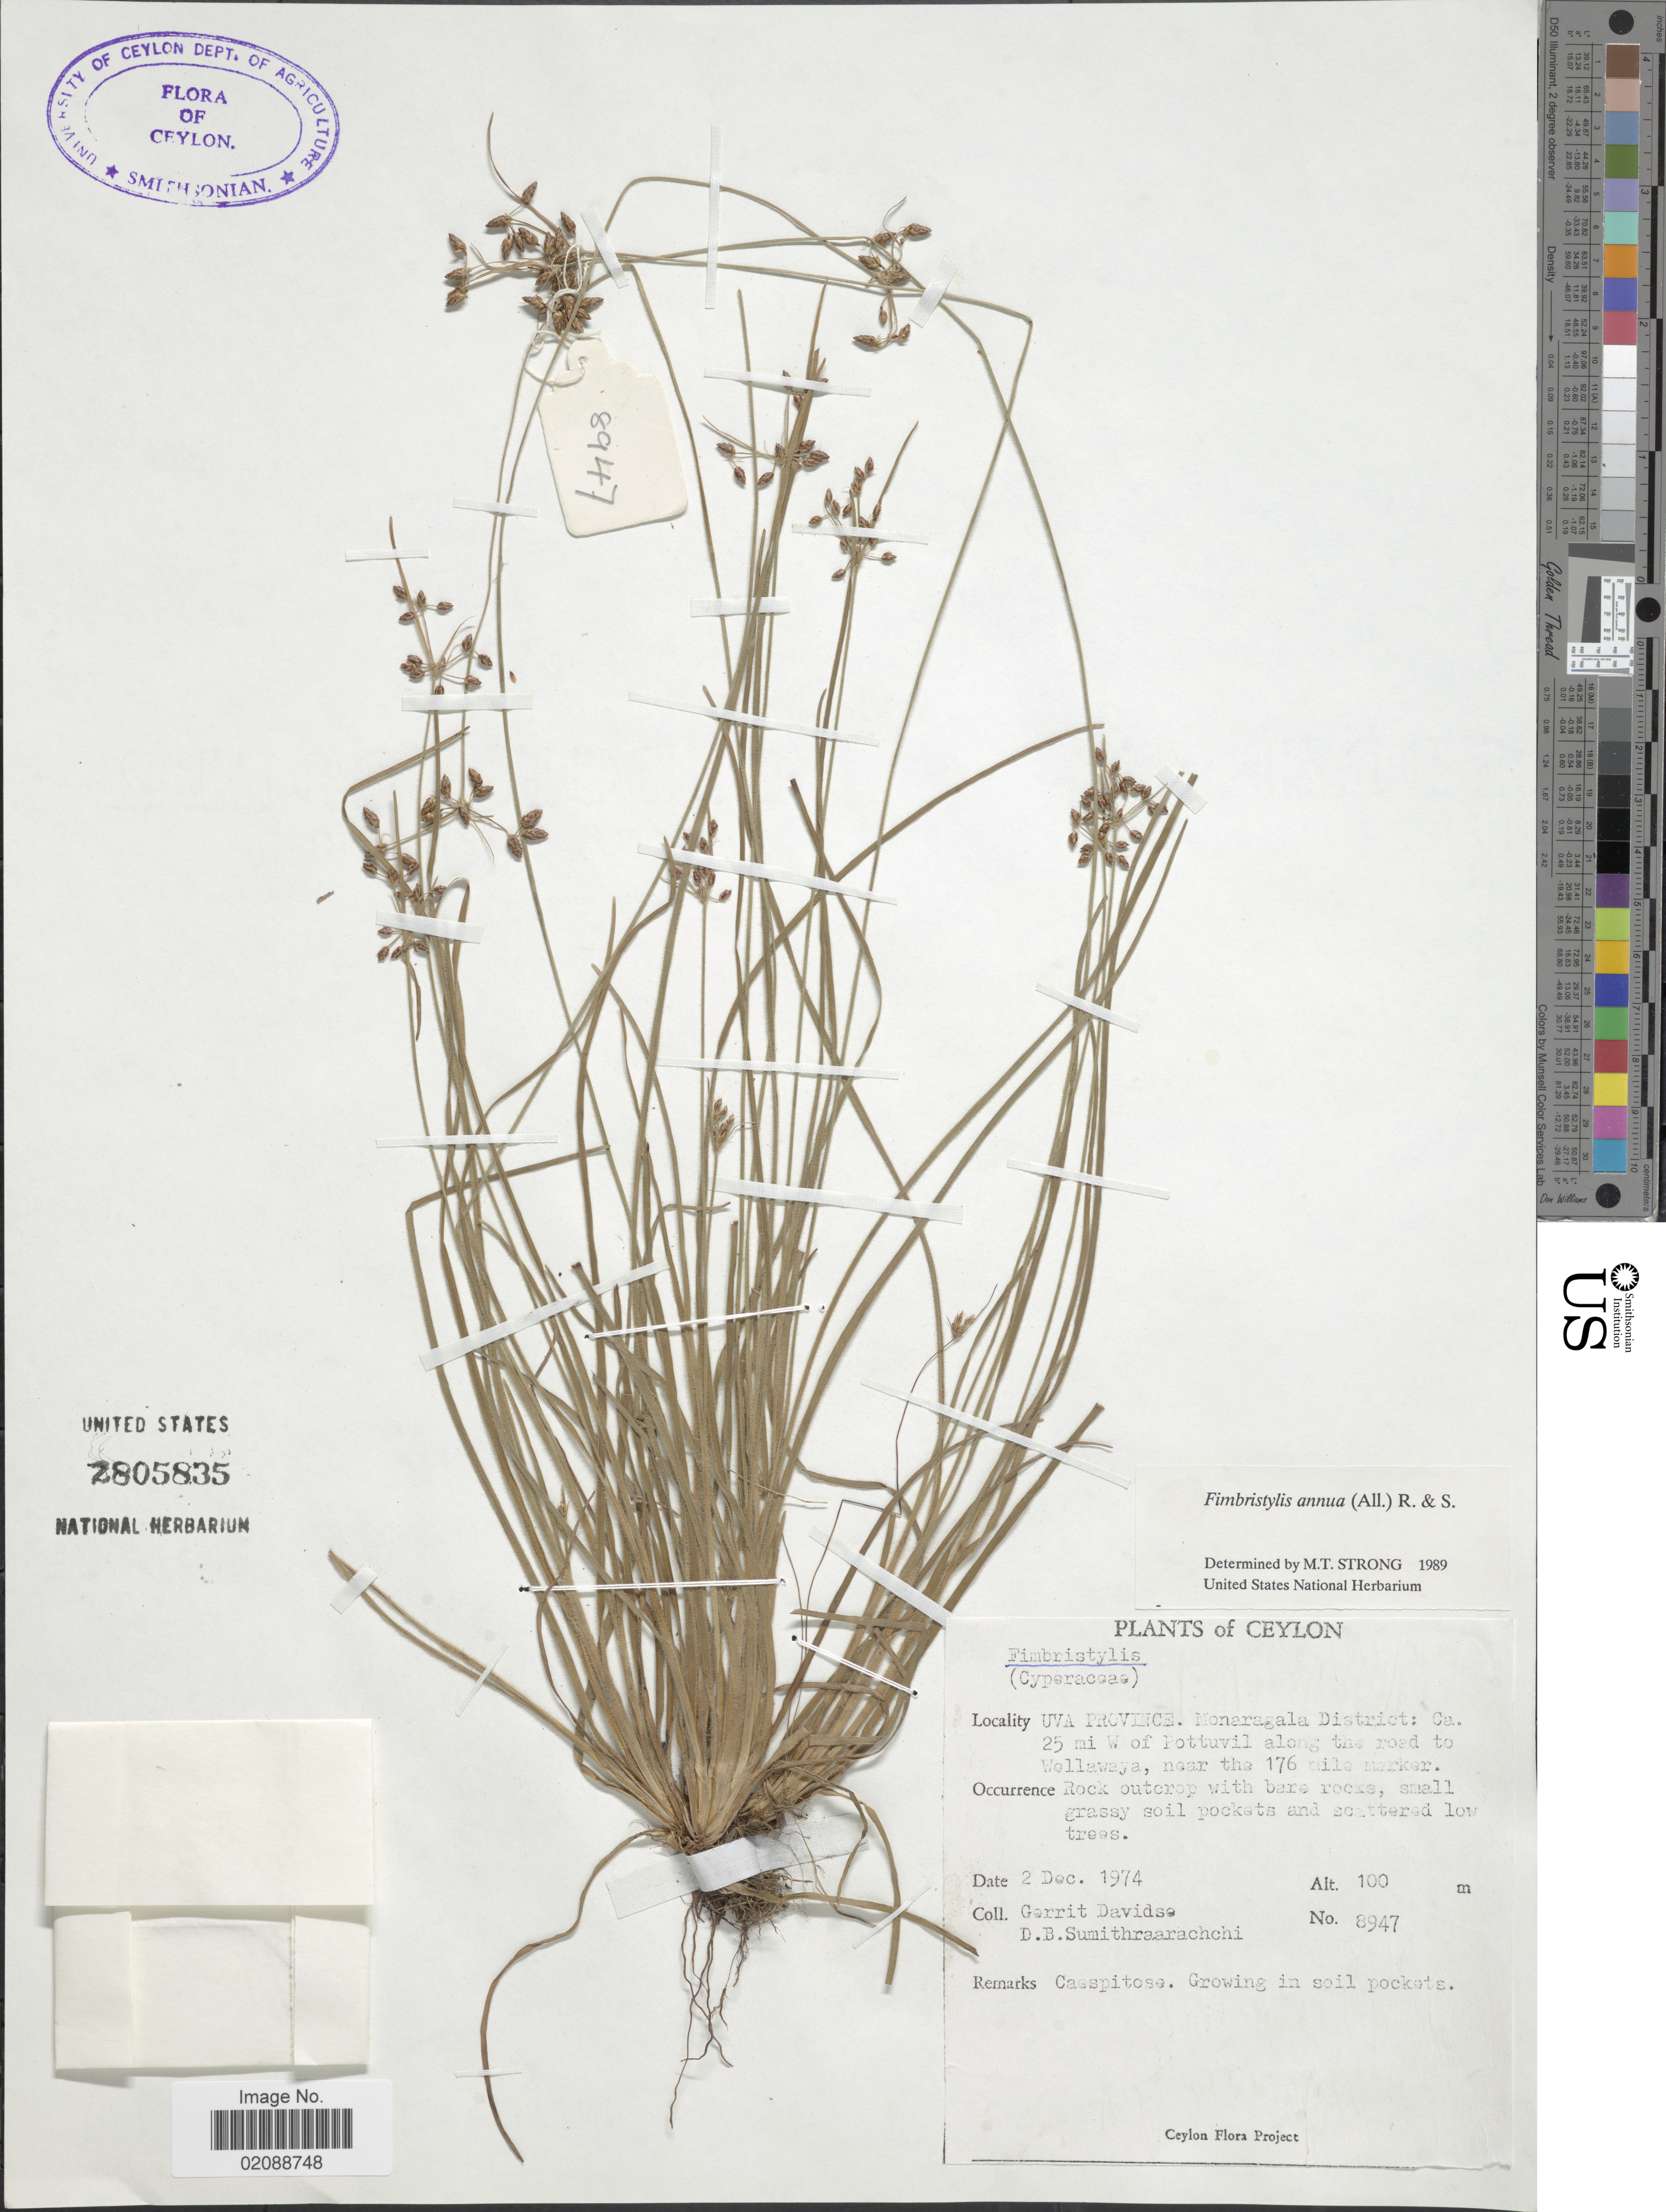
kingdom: Plantae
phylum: Tracheophyta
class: Liliopsida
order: Poales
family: Cyperaceae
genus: Fimbristylis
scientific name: Fimbristylis annua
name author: (All.) Roem. & Schult.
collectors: G. Davidse & D. B. Sumithraarachchi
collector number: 8947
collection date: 1974-12-02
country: Sri Lanka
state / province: Uva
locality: Ceylon, Monaragala District: Ca. 25 mi W of Pottuvil along the road to Wellawaya, near the 176 mile marker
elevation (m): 100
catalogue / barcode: US 2805835